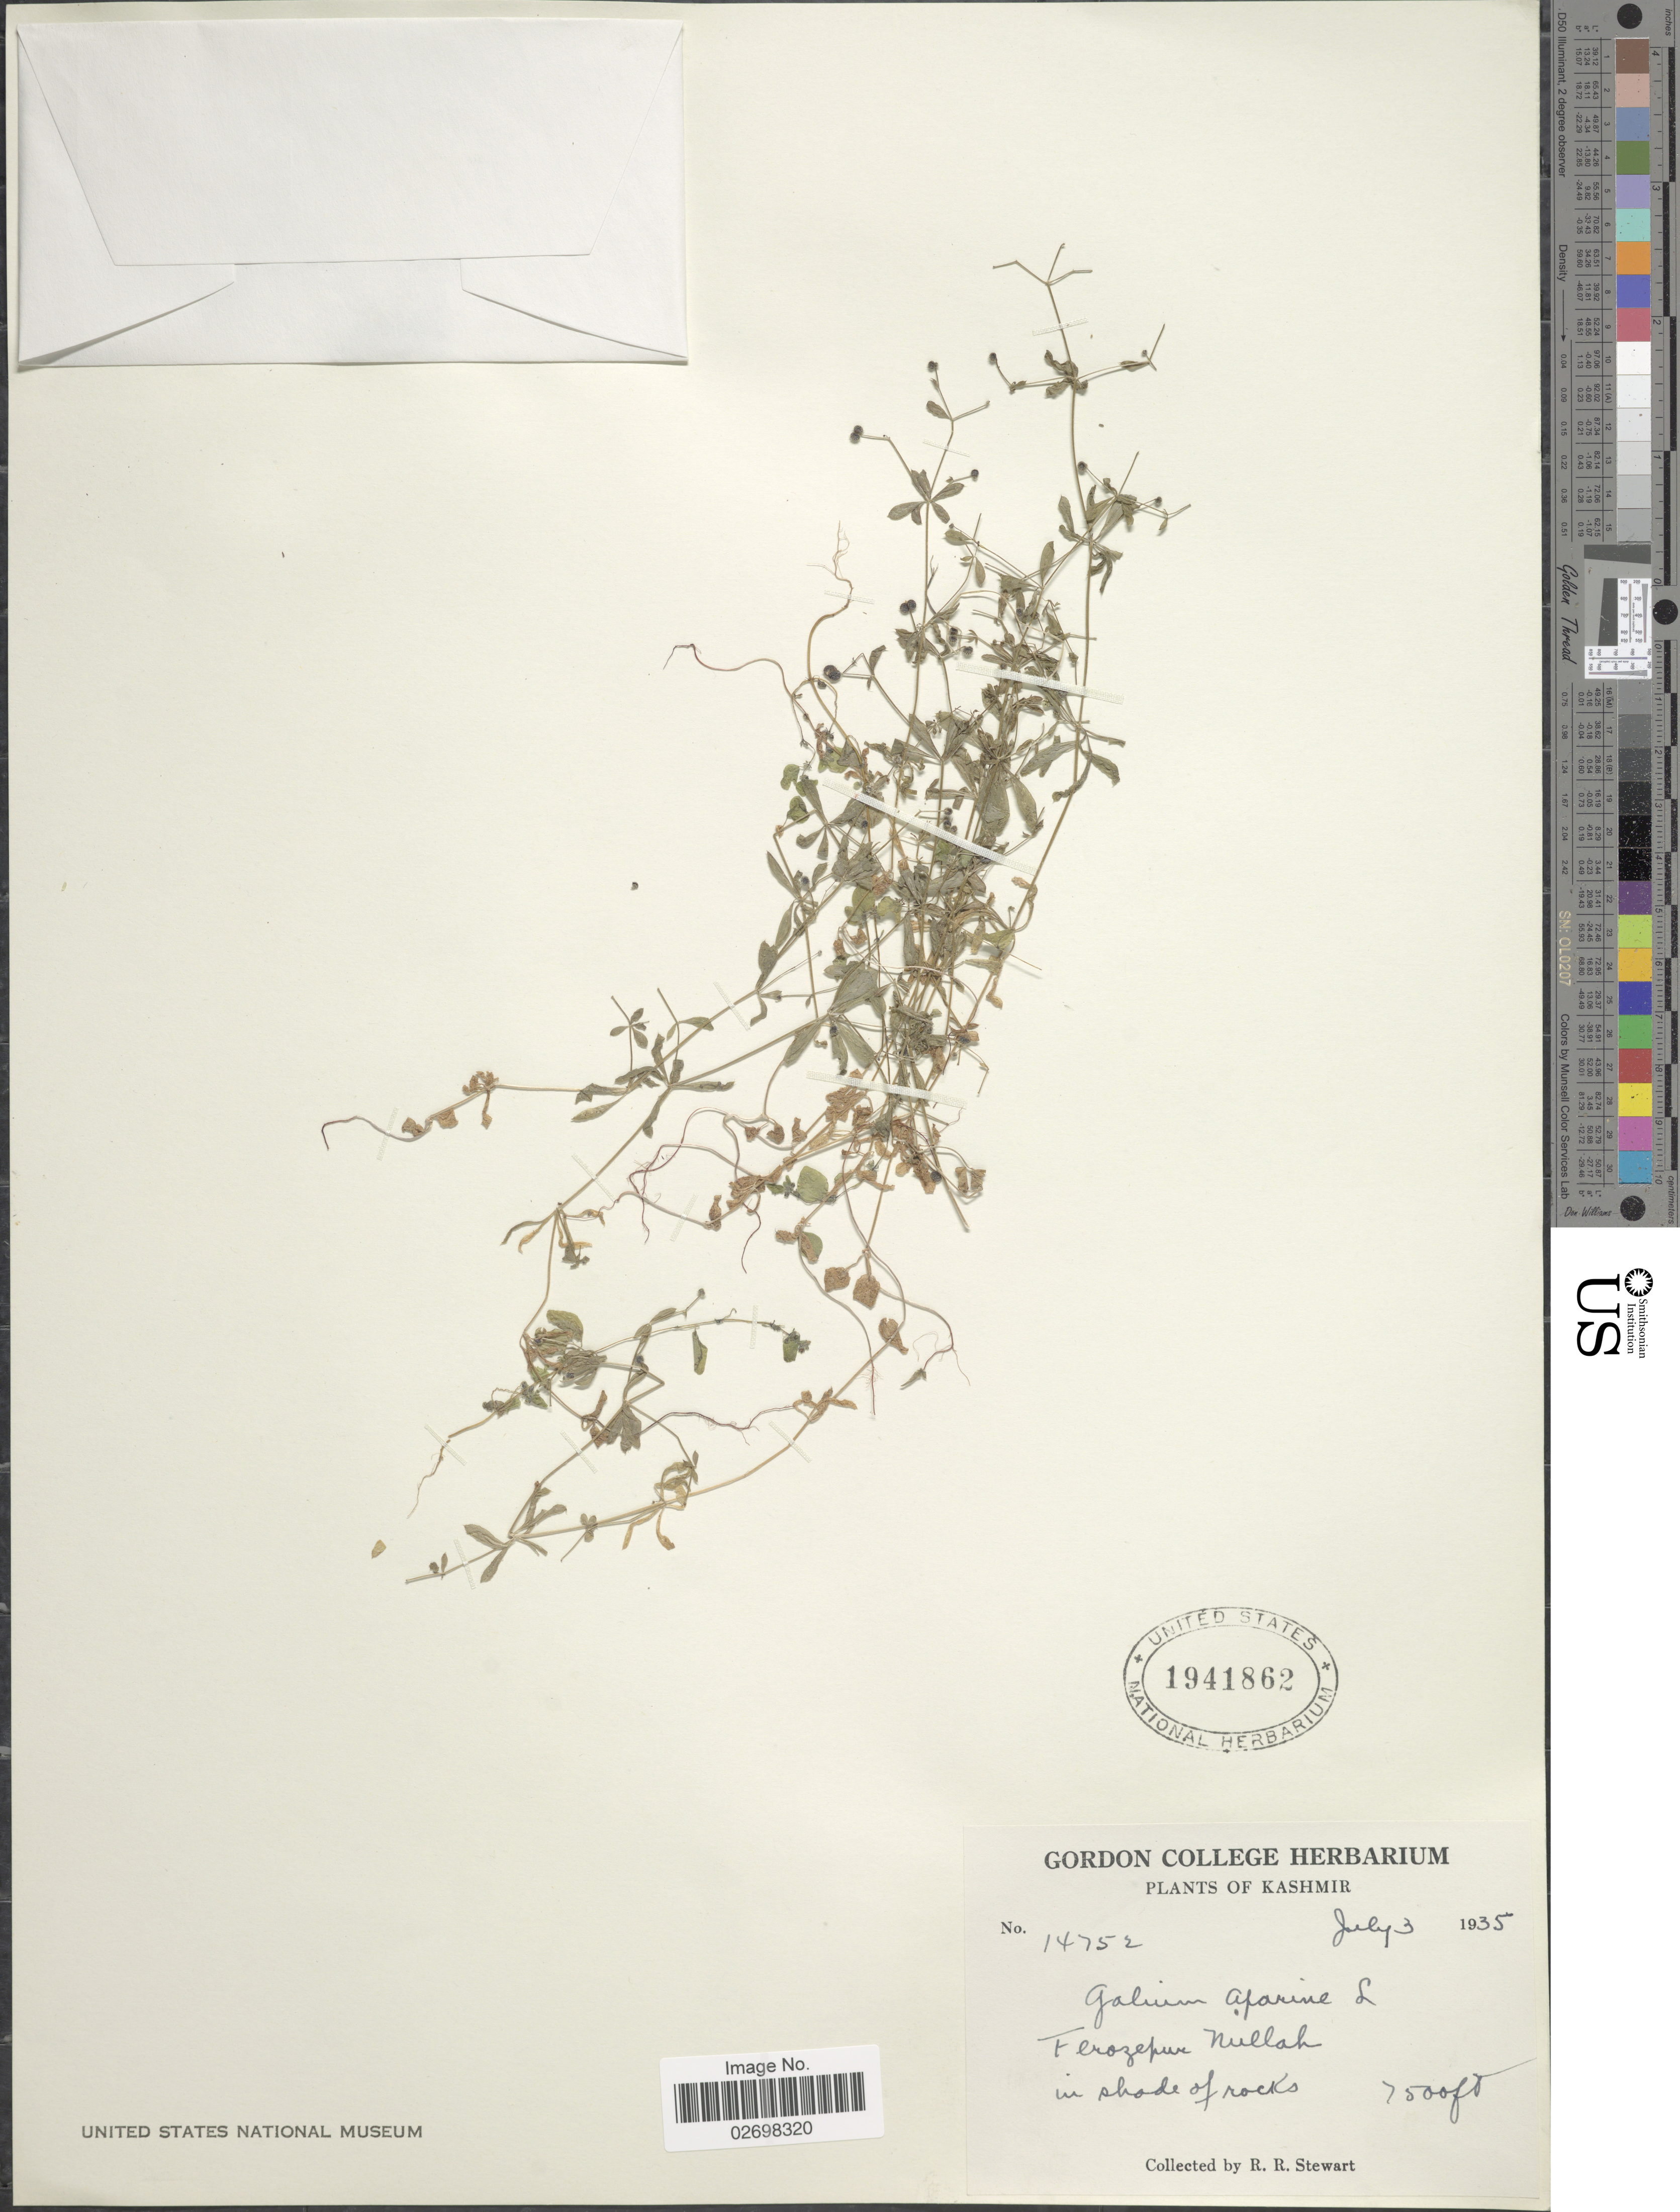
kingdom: Plantae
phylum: Tracheophyta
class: Magnoliopsida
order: Gentianales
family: Rubiaceae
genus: Galium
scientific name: Galium aparine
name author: L.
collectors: R. R. Stewart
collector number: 14752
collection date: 1935-07-03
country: Pakistan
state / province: Azad Kashmir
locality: Kashmir, Ferozepur Nullah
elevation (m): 2286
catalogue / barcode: US 1941862